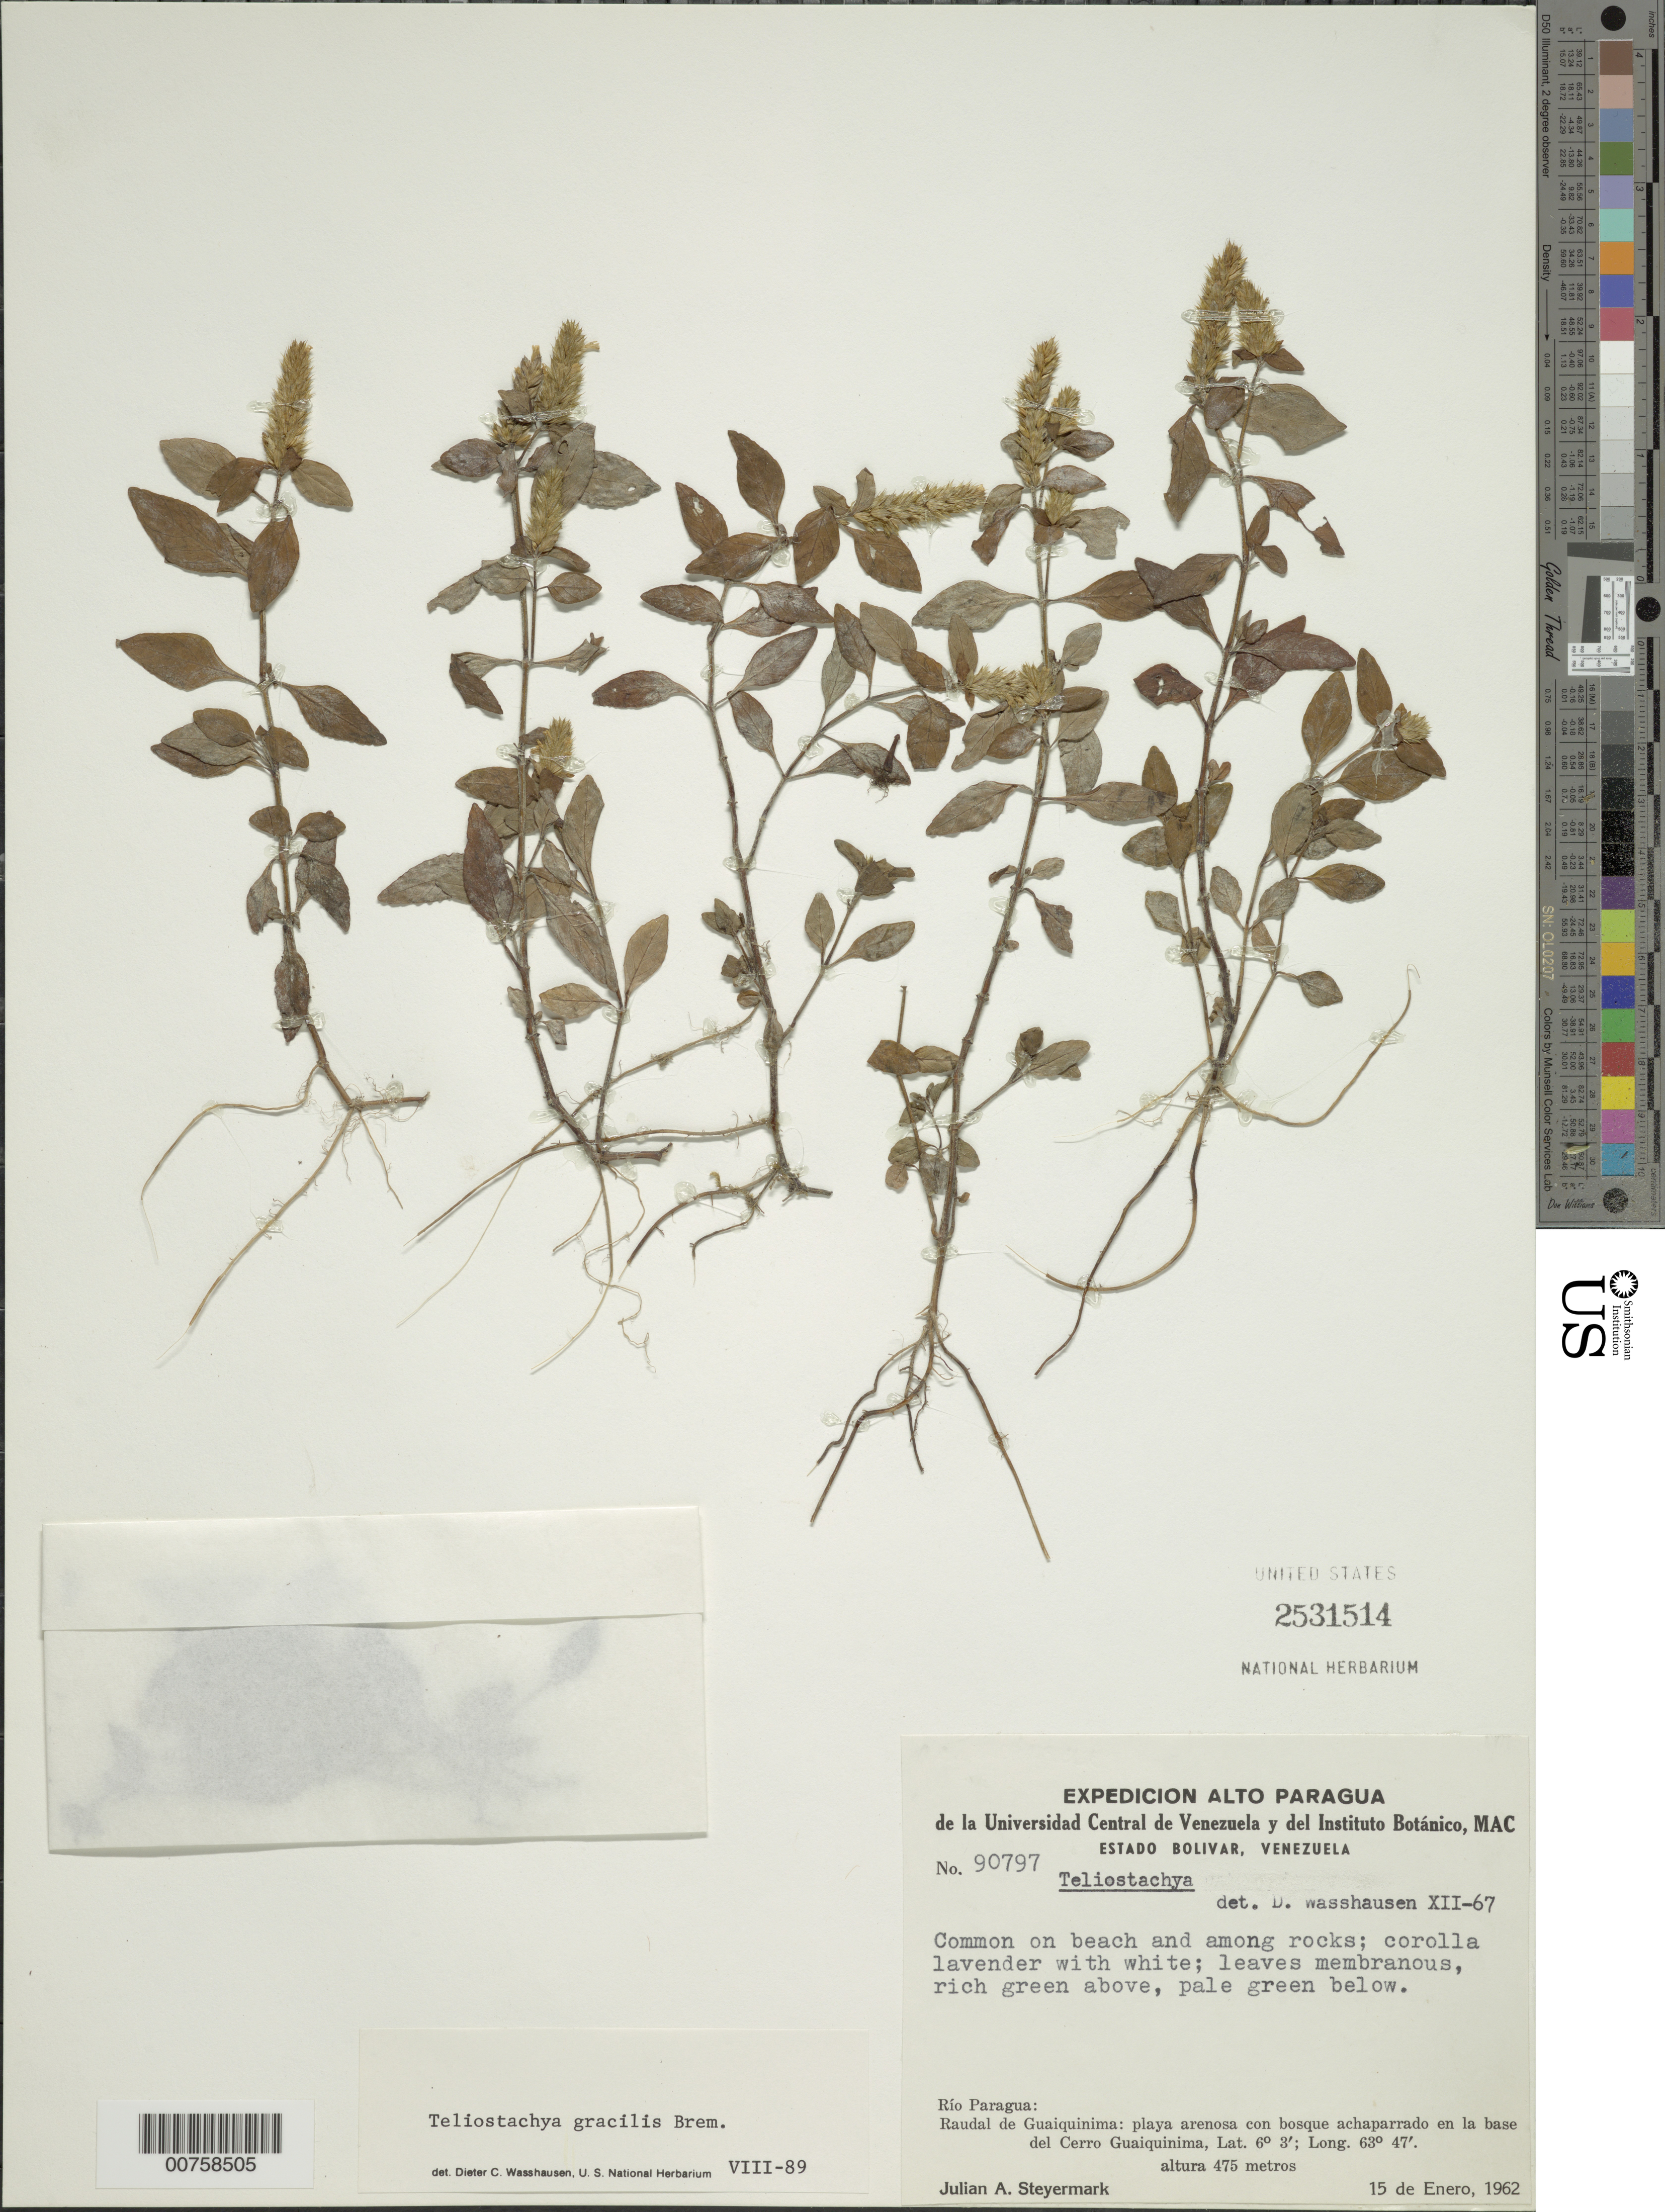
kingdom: Plantae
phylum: Tracheophyta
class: Magnoliopsida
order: Lamiales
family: Acanthaceae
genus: Teliostachya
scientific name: Teliostachya gracilis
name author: Bremek.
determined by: Wasshausen, Dieter C., (BOT), Smithsonian Institution - National Museum of Natural History (UNITED STATES)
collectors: J. Steyermark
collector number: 90797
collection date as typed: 15-Jan-62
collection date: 1962-01-15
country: Venezuela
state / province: Bolívar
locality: Río Paragua, raudal de Guaiquinima, base of Cerro Guaiquinima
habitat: On beach and among rocks. Playa arenosa con bosque achaparrado en la base del cerro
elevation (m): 475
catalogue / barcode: US 2531514